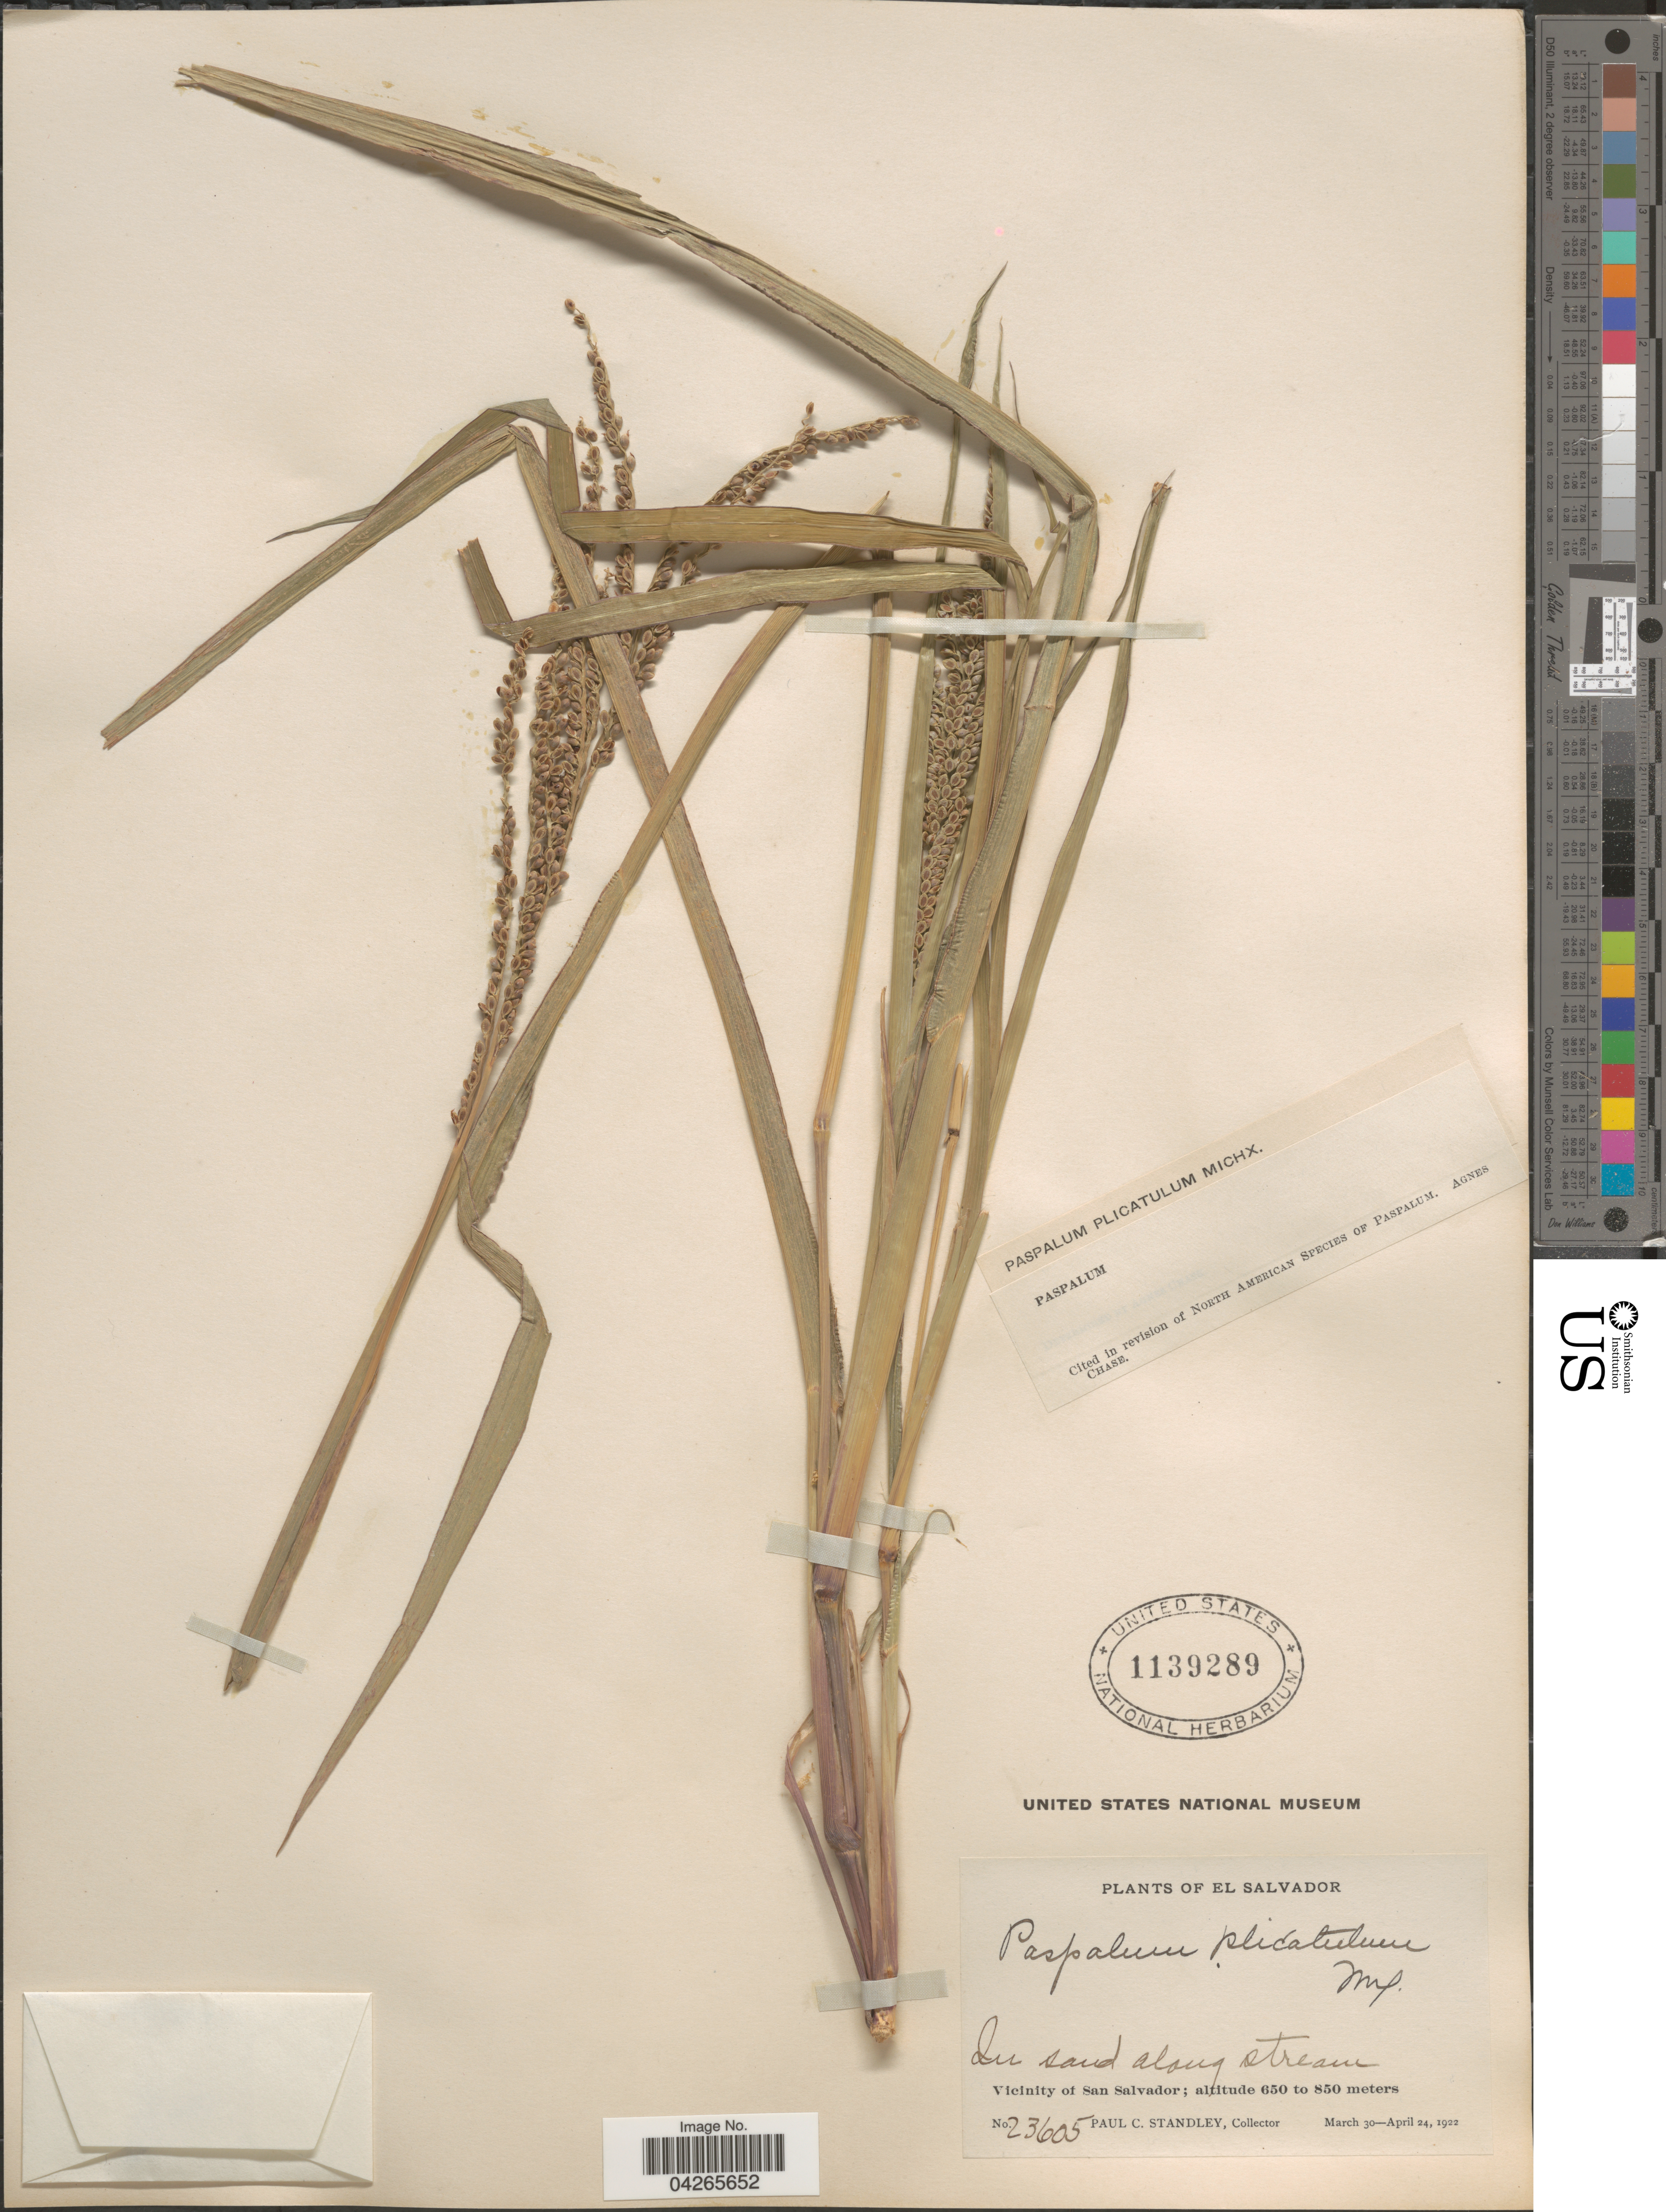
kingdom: Plantae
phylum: Tracheophyta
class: Liliopsida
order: Poales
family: Poaceae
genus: Paspalum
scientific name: Paspalum plicatulum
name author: Michx.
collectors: P. C. Standley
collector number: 23605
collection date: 1922-03-30/1922-04-24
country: El Salvador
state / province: San Salvador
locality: In sand along stream. Vicinity of San Salvador.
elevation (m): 650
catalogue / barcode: US 1139289